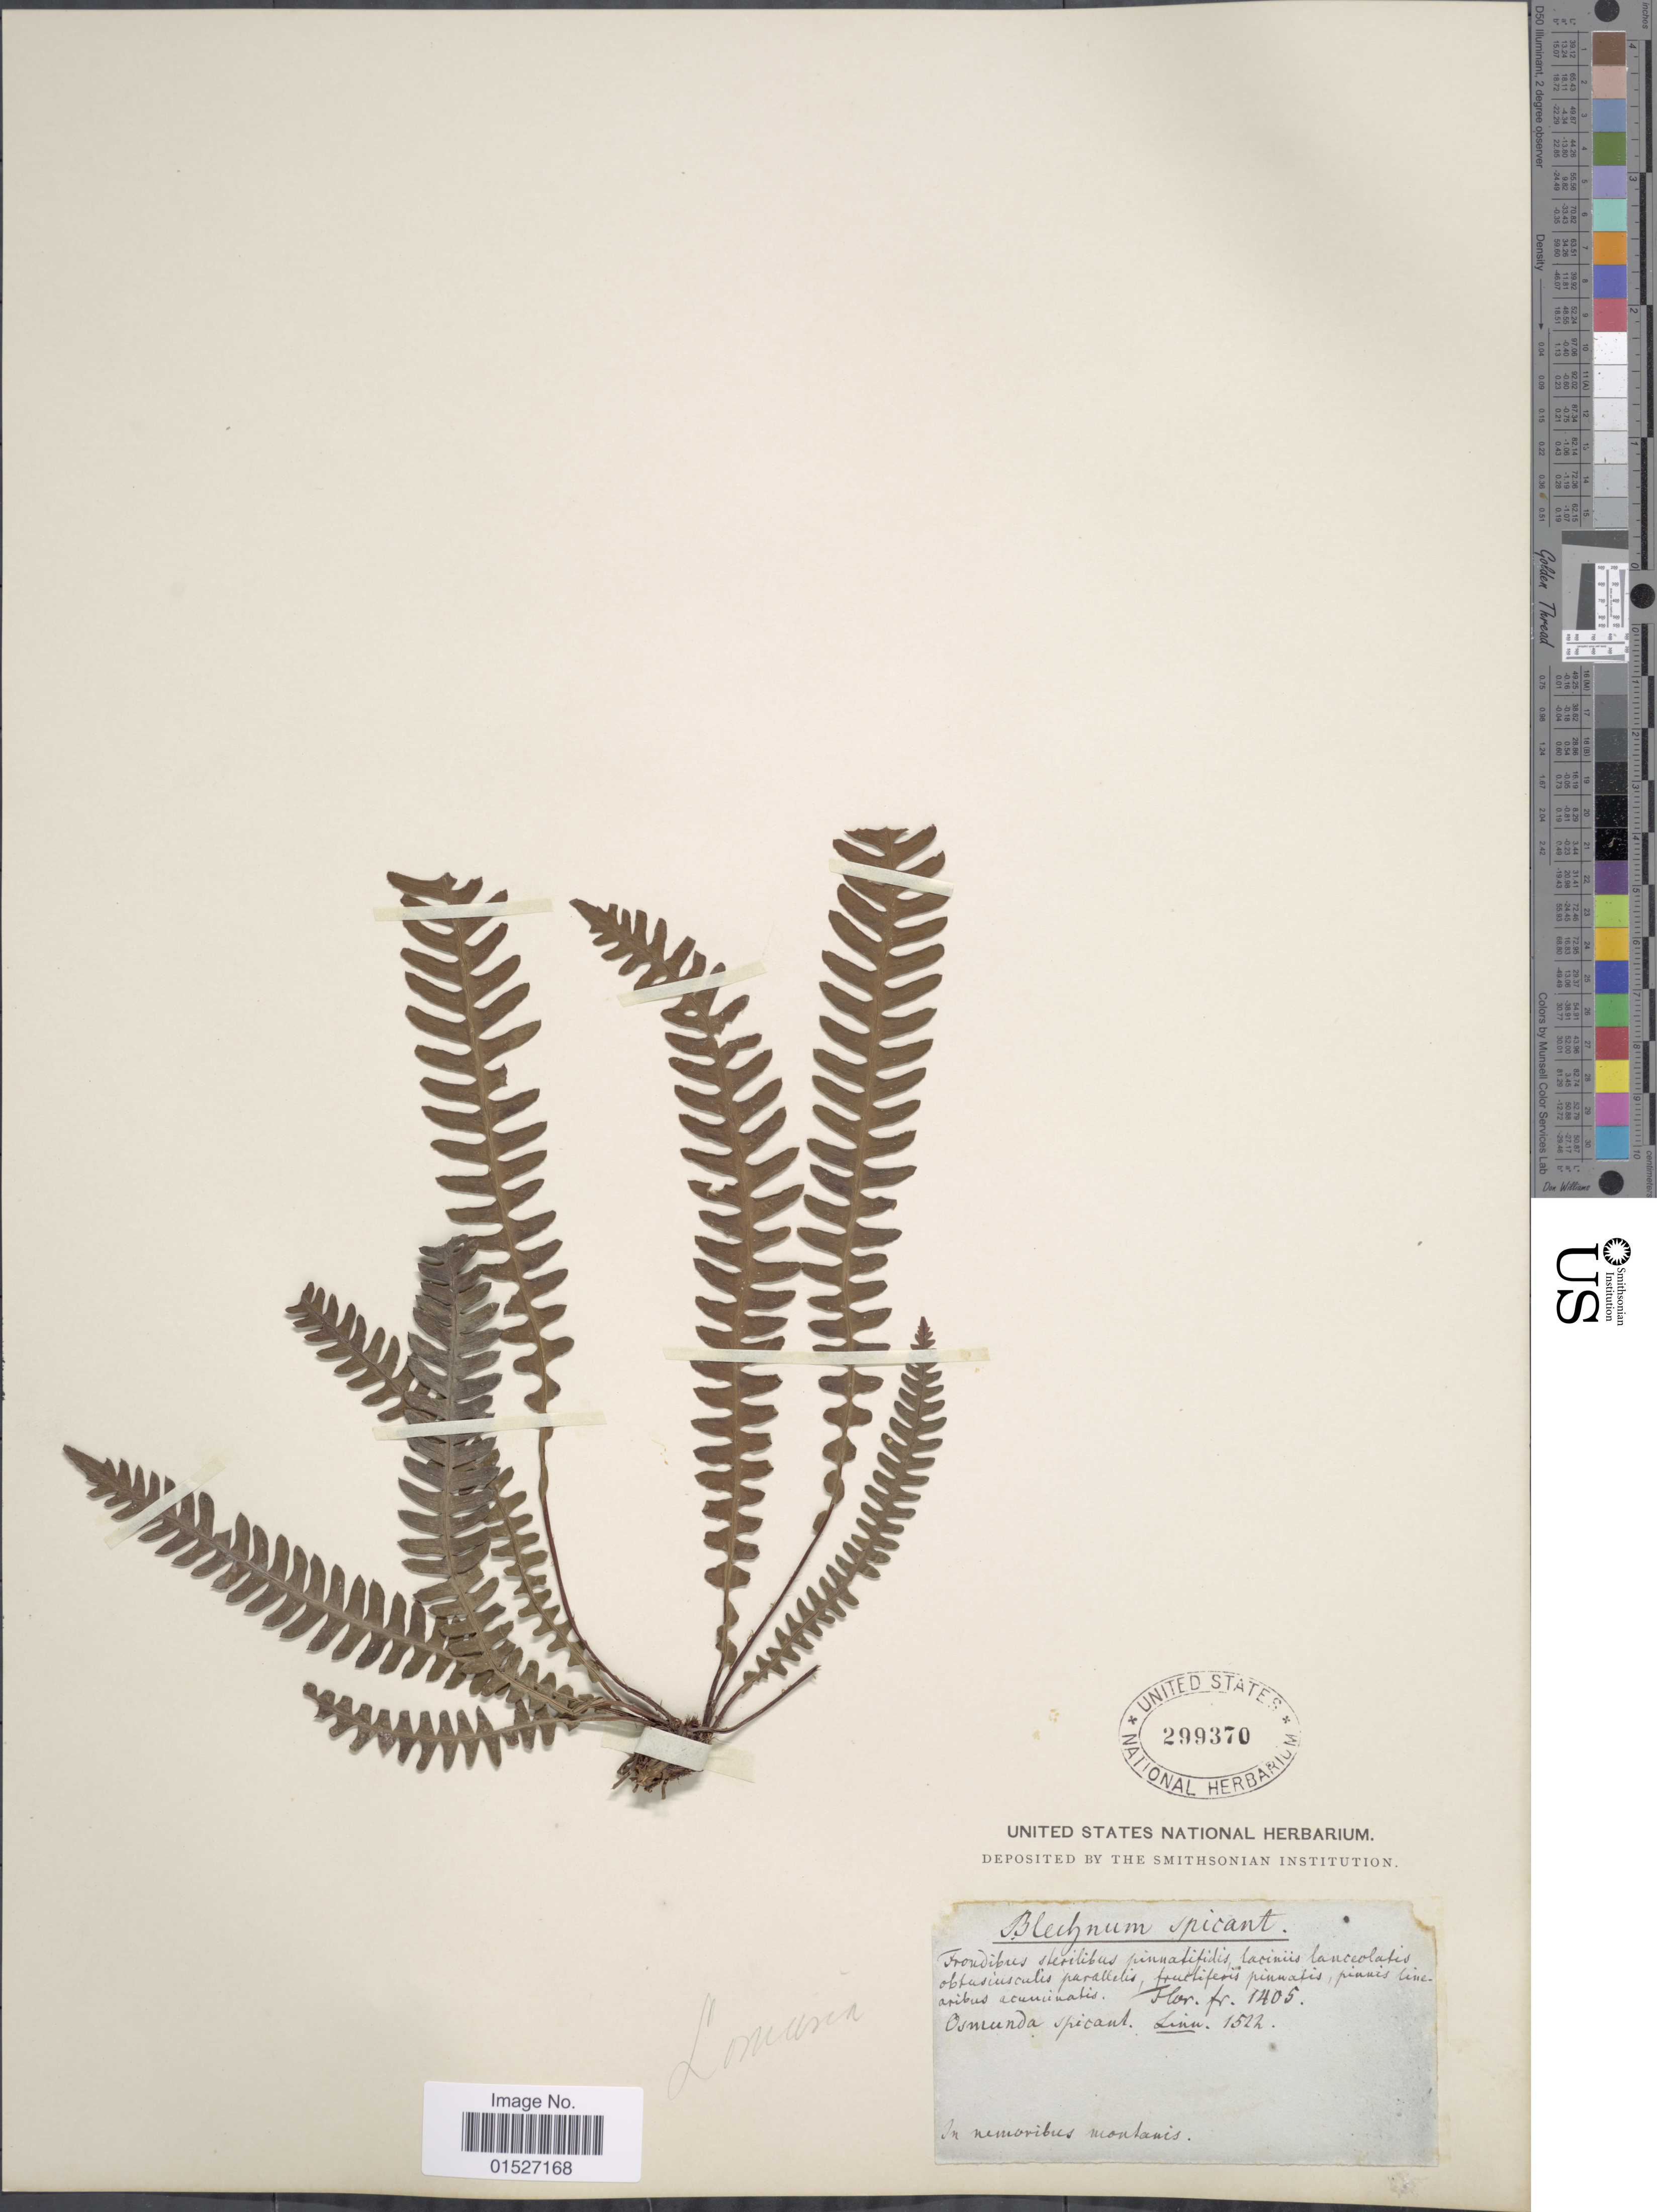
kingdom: Plantae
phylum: Tracheophyta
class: Polypodiopsida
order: Polypodiales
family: Blechnaceae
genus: Blechnum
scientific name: Blechnum spicant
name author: (L.) Sm.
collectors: Linn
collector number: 1522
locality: In nemoribus montanis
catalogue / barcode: US 299370